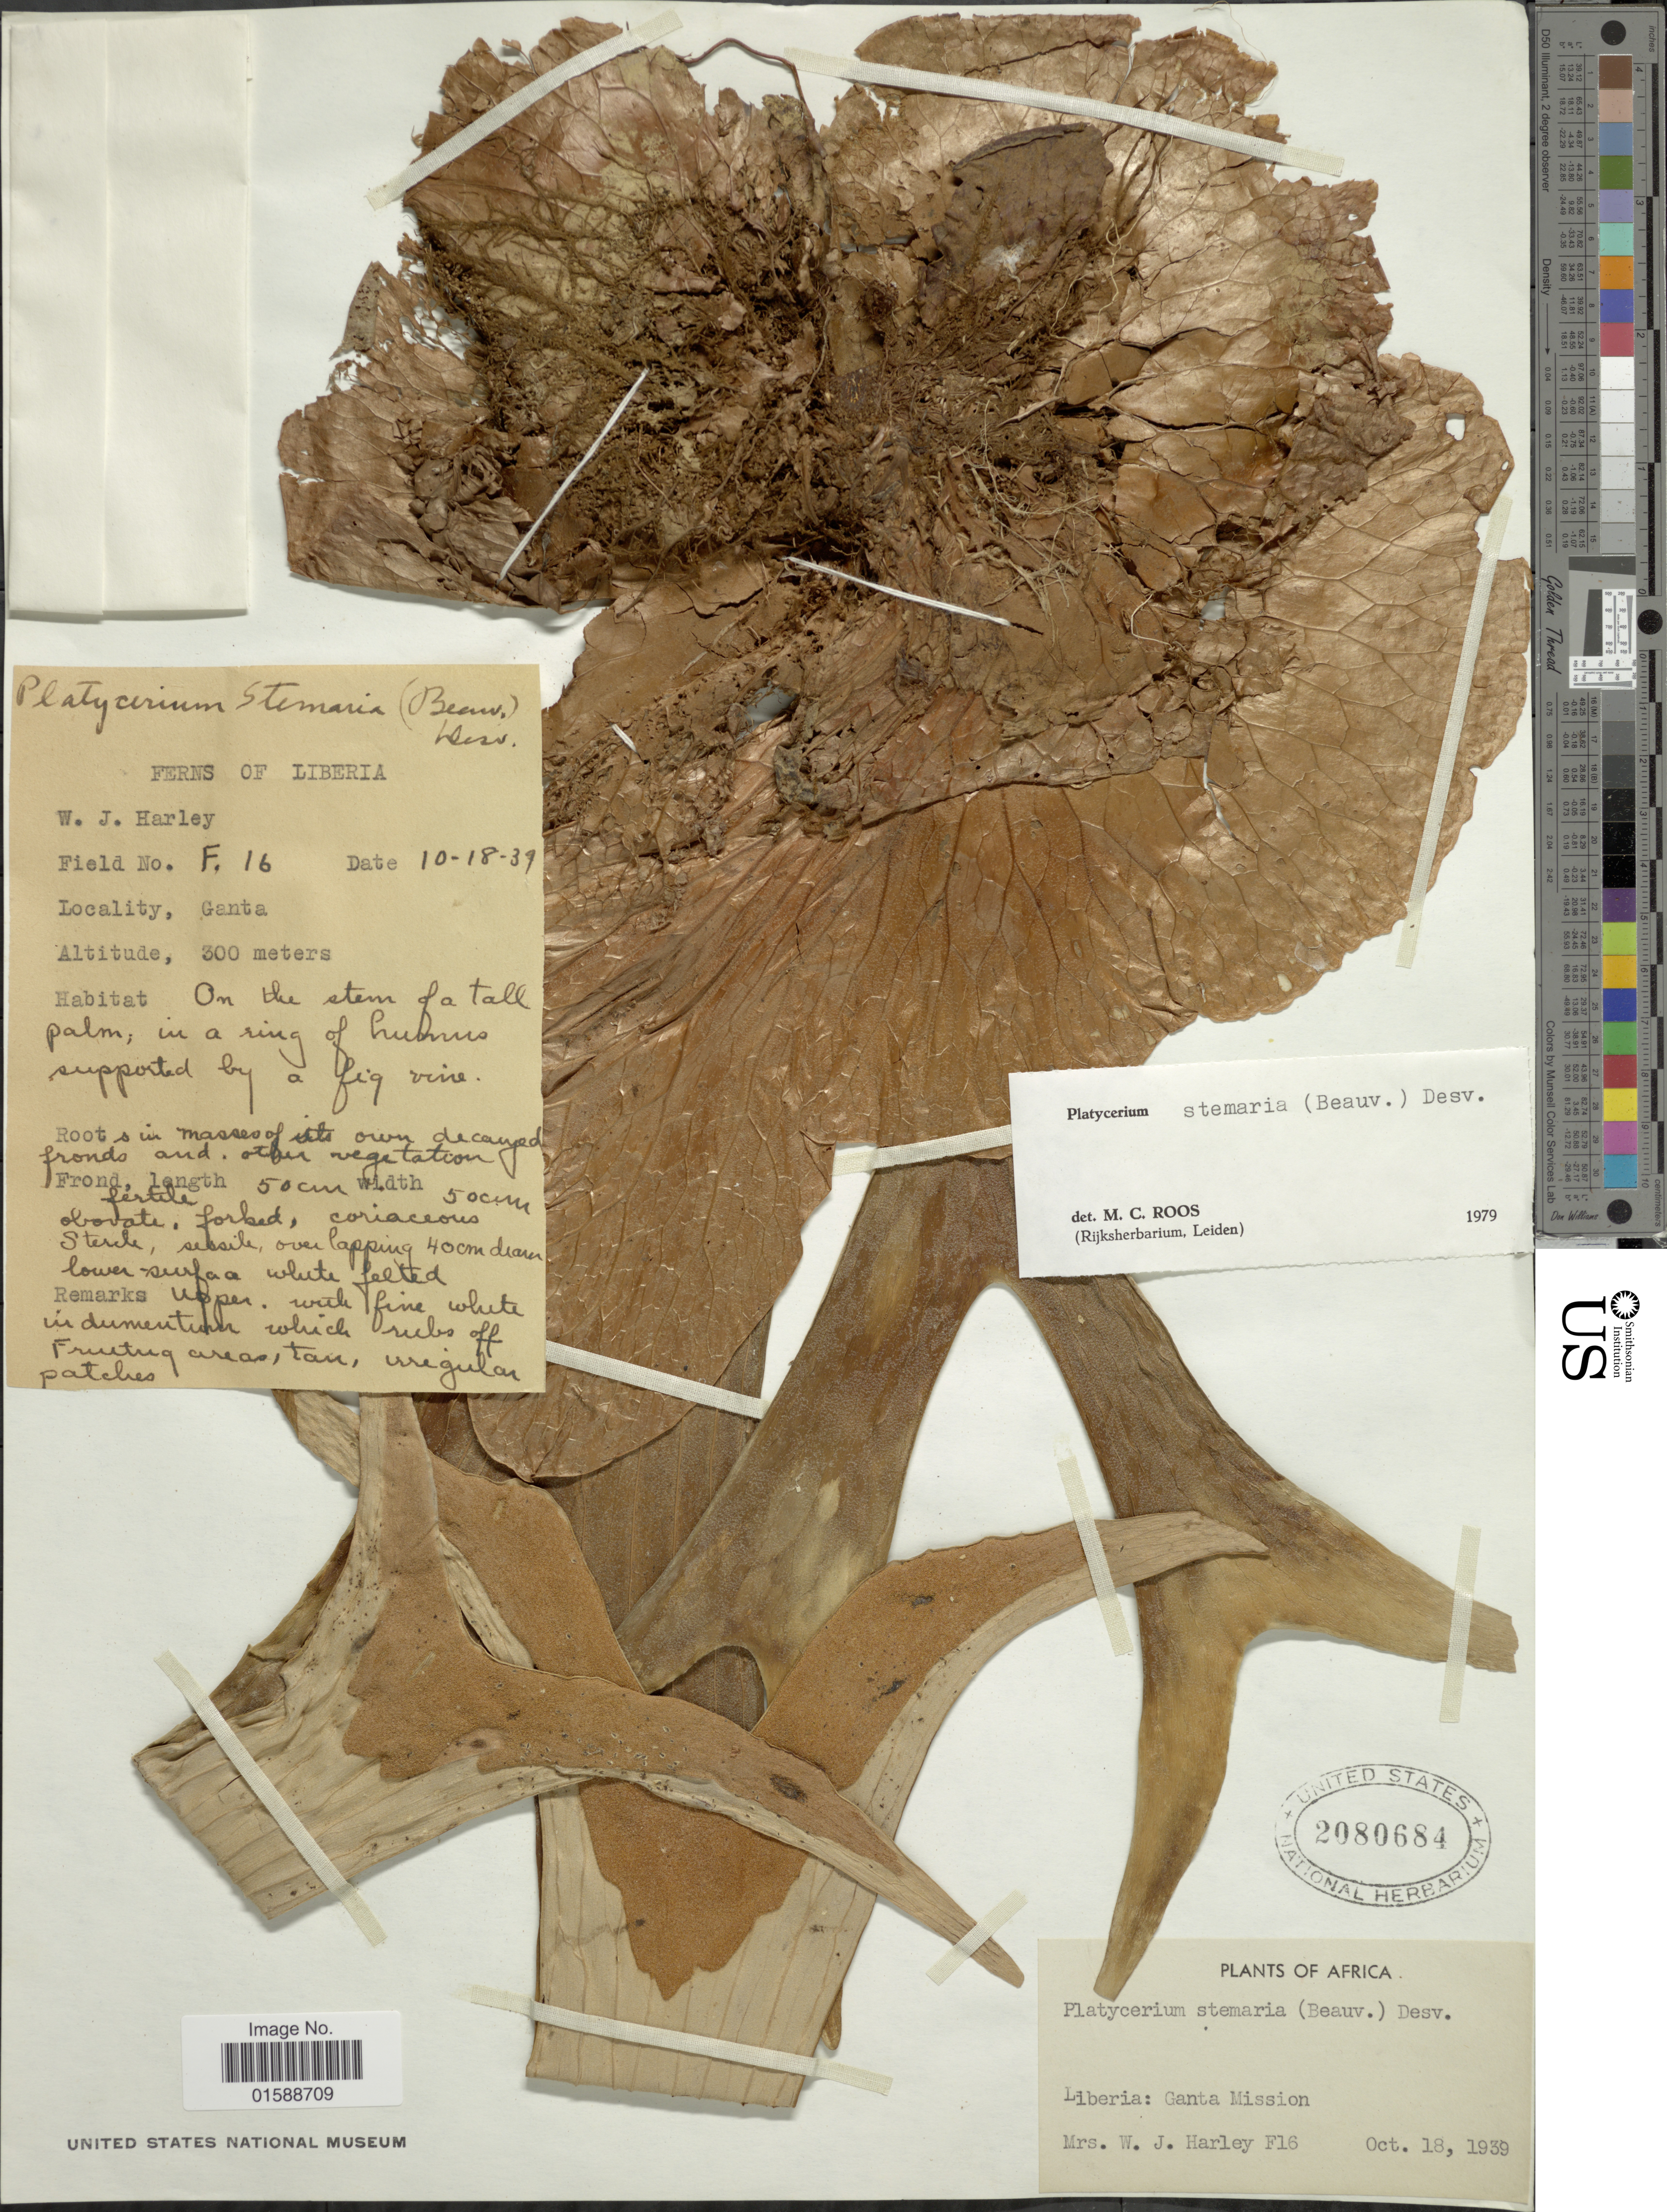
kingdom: Plantae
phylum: Tracheophyta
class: Polypodiopsida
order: Polypodiales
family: Polypodiaceae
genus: Platycerium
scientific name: Platycerium stemaria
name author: (P. Beauv.) Desv.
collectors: W. Harley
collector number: F16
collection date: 1939-10-18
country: Liberia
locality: Ganta Mission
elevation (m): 300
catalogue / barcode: US 2080684